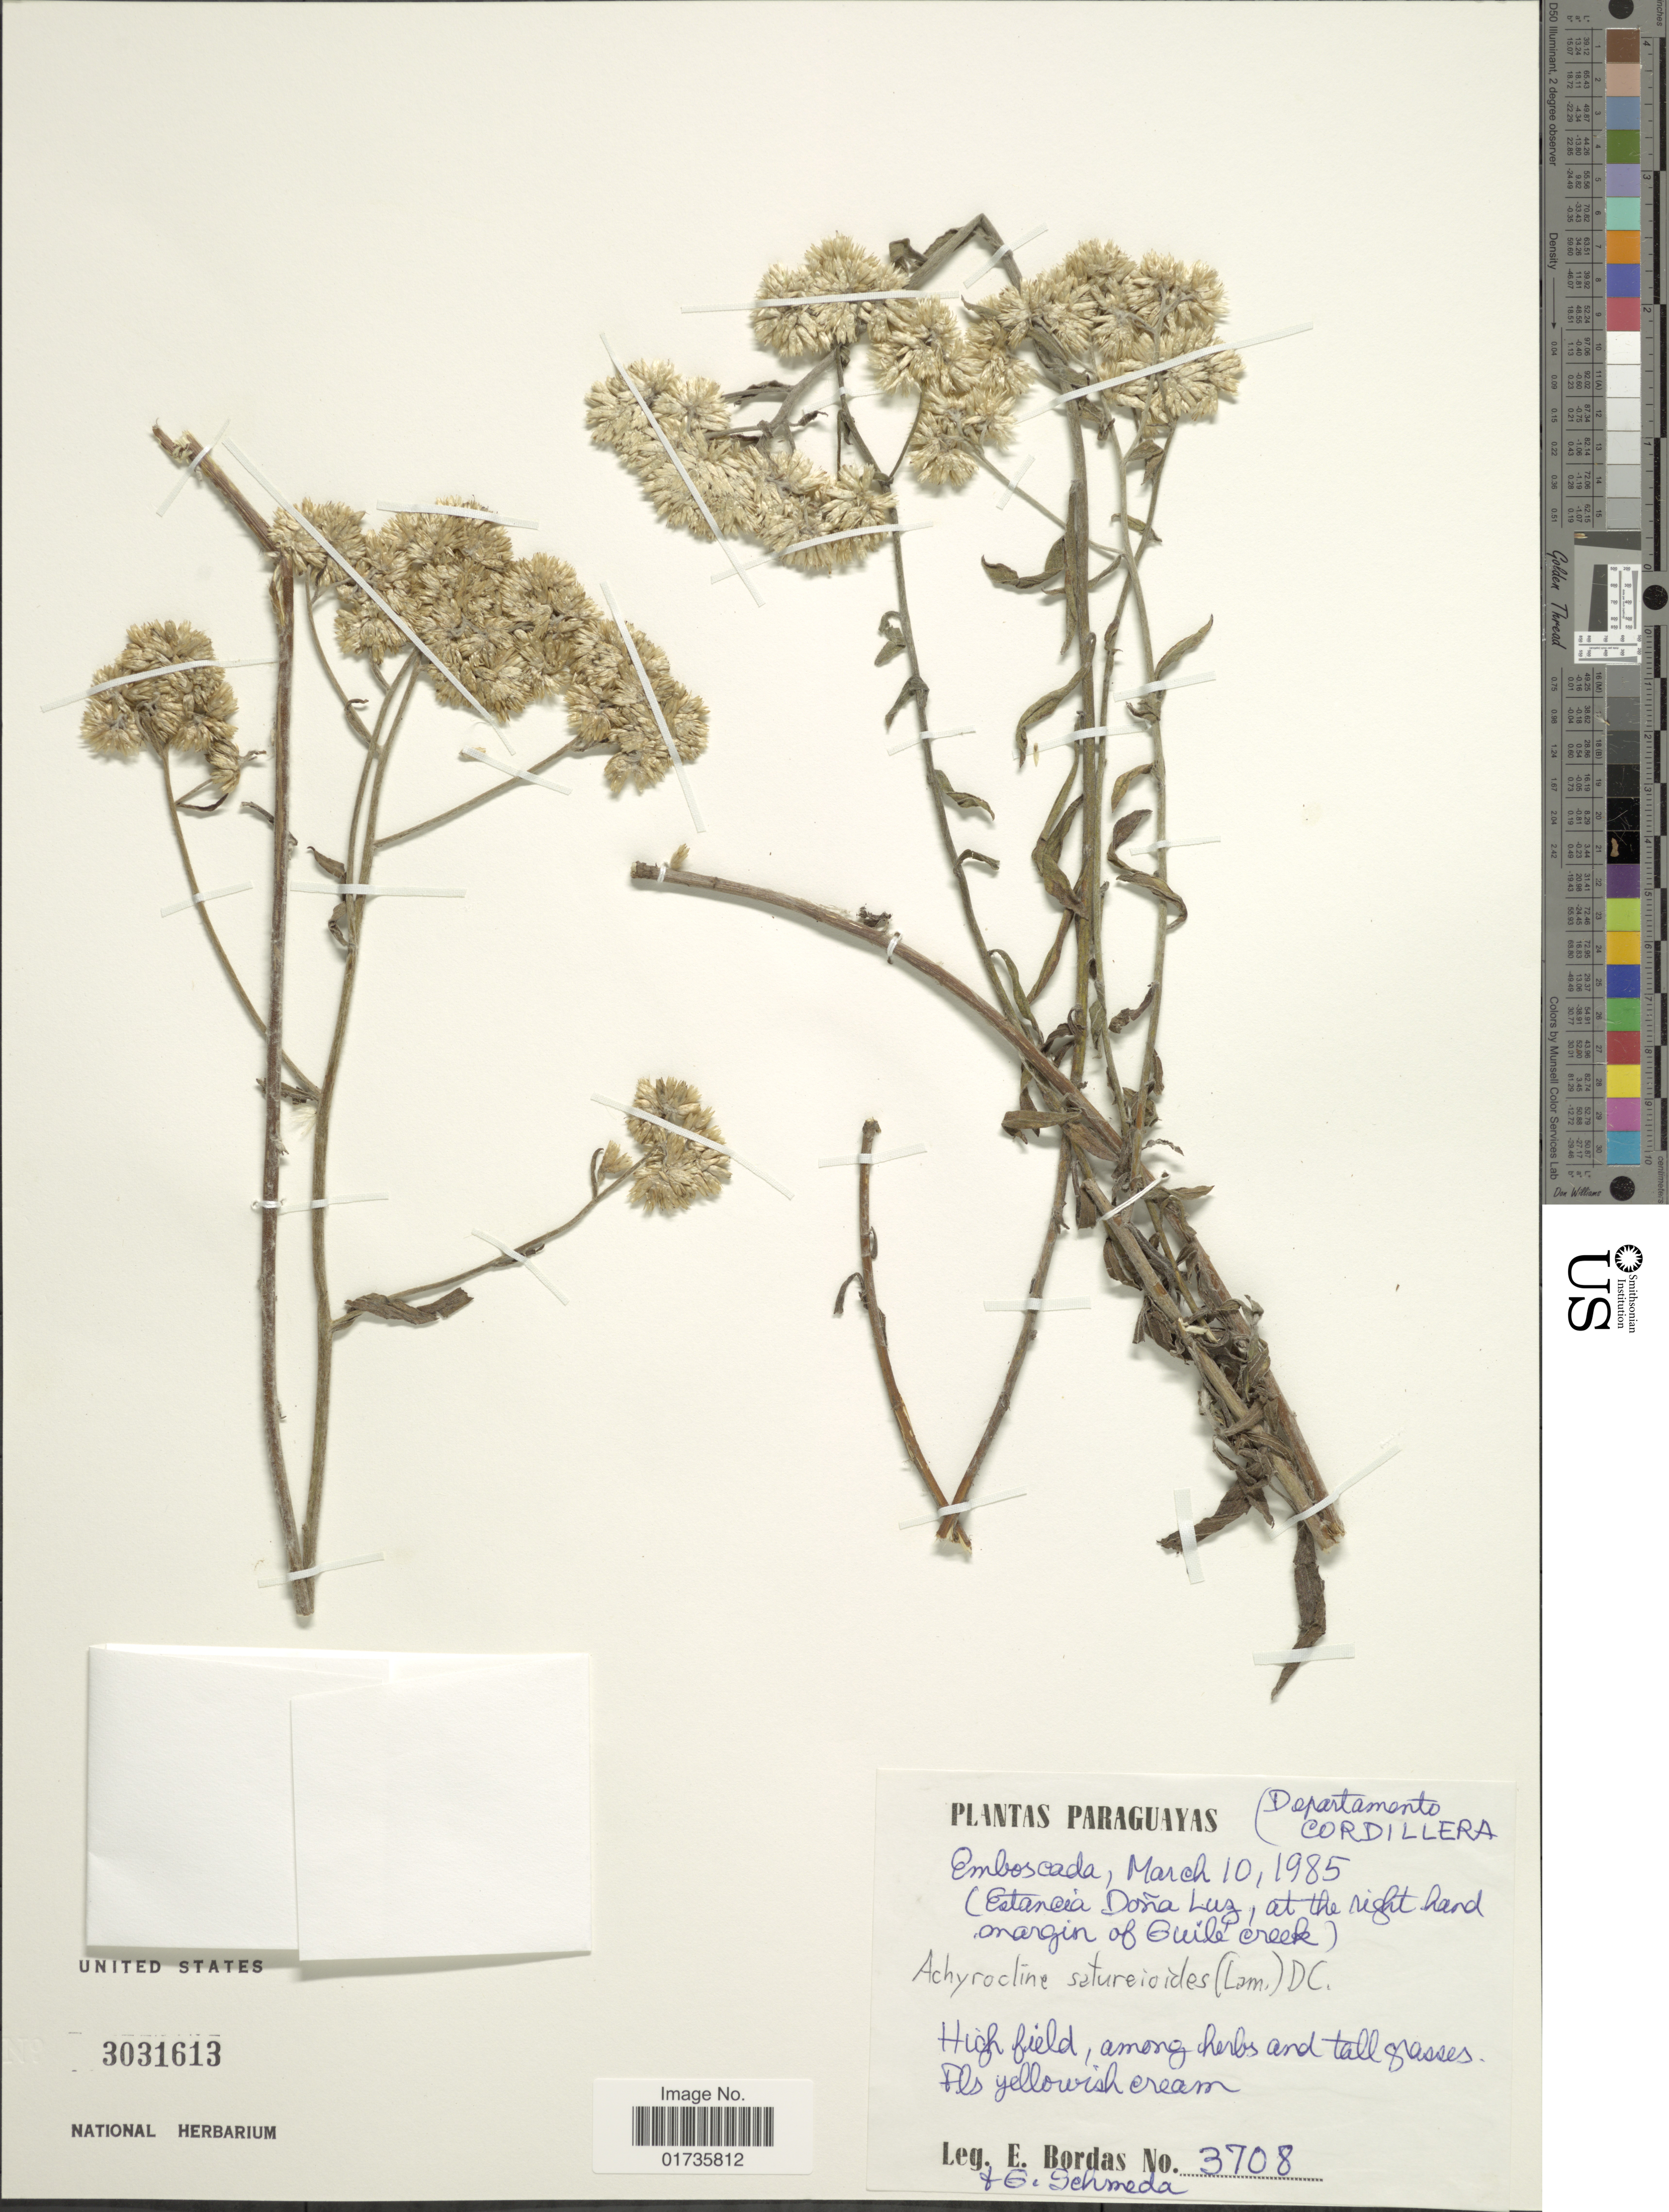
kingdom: Plantae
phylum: Tracheophyta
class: Magnoliopsida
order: Asterales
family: Asteraceae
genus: Achyrocline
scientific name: Achyrocline satureioides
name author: (Lam.) DC.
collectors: E. Bordas & G. Schmeda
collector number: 3708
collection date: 1985-03-10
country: Paraguay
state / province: Cordillera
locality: Departamento Cordillera, Emboscada (Estancia Doña Luz, at the right hand margin of Guile creek)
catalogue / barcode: US 3031613